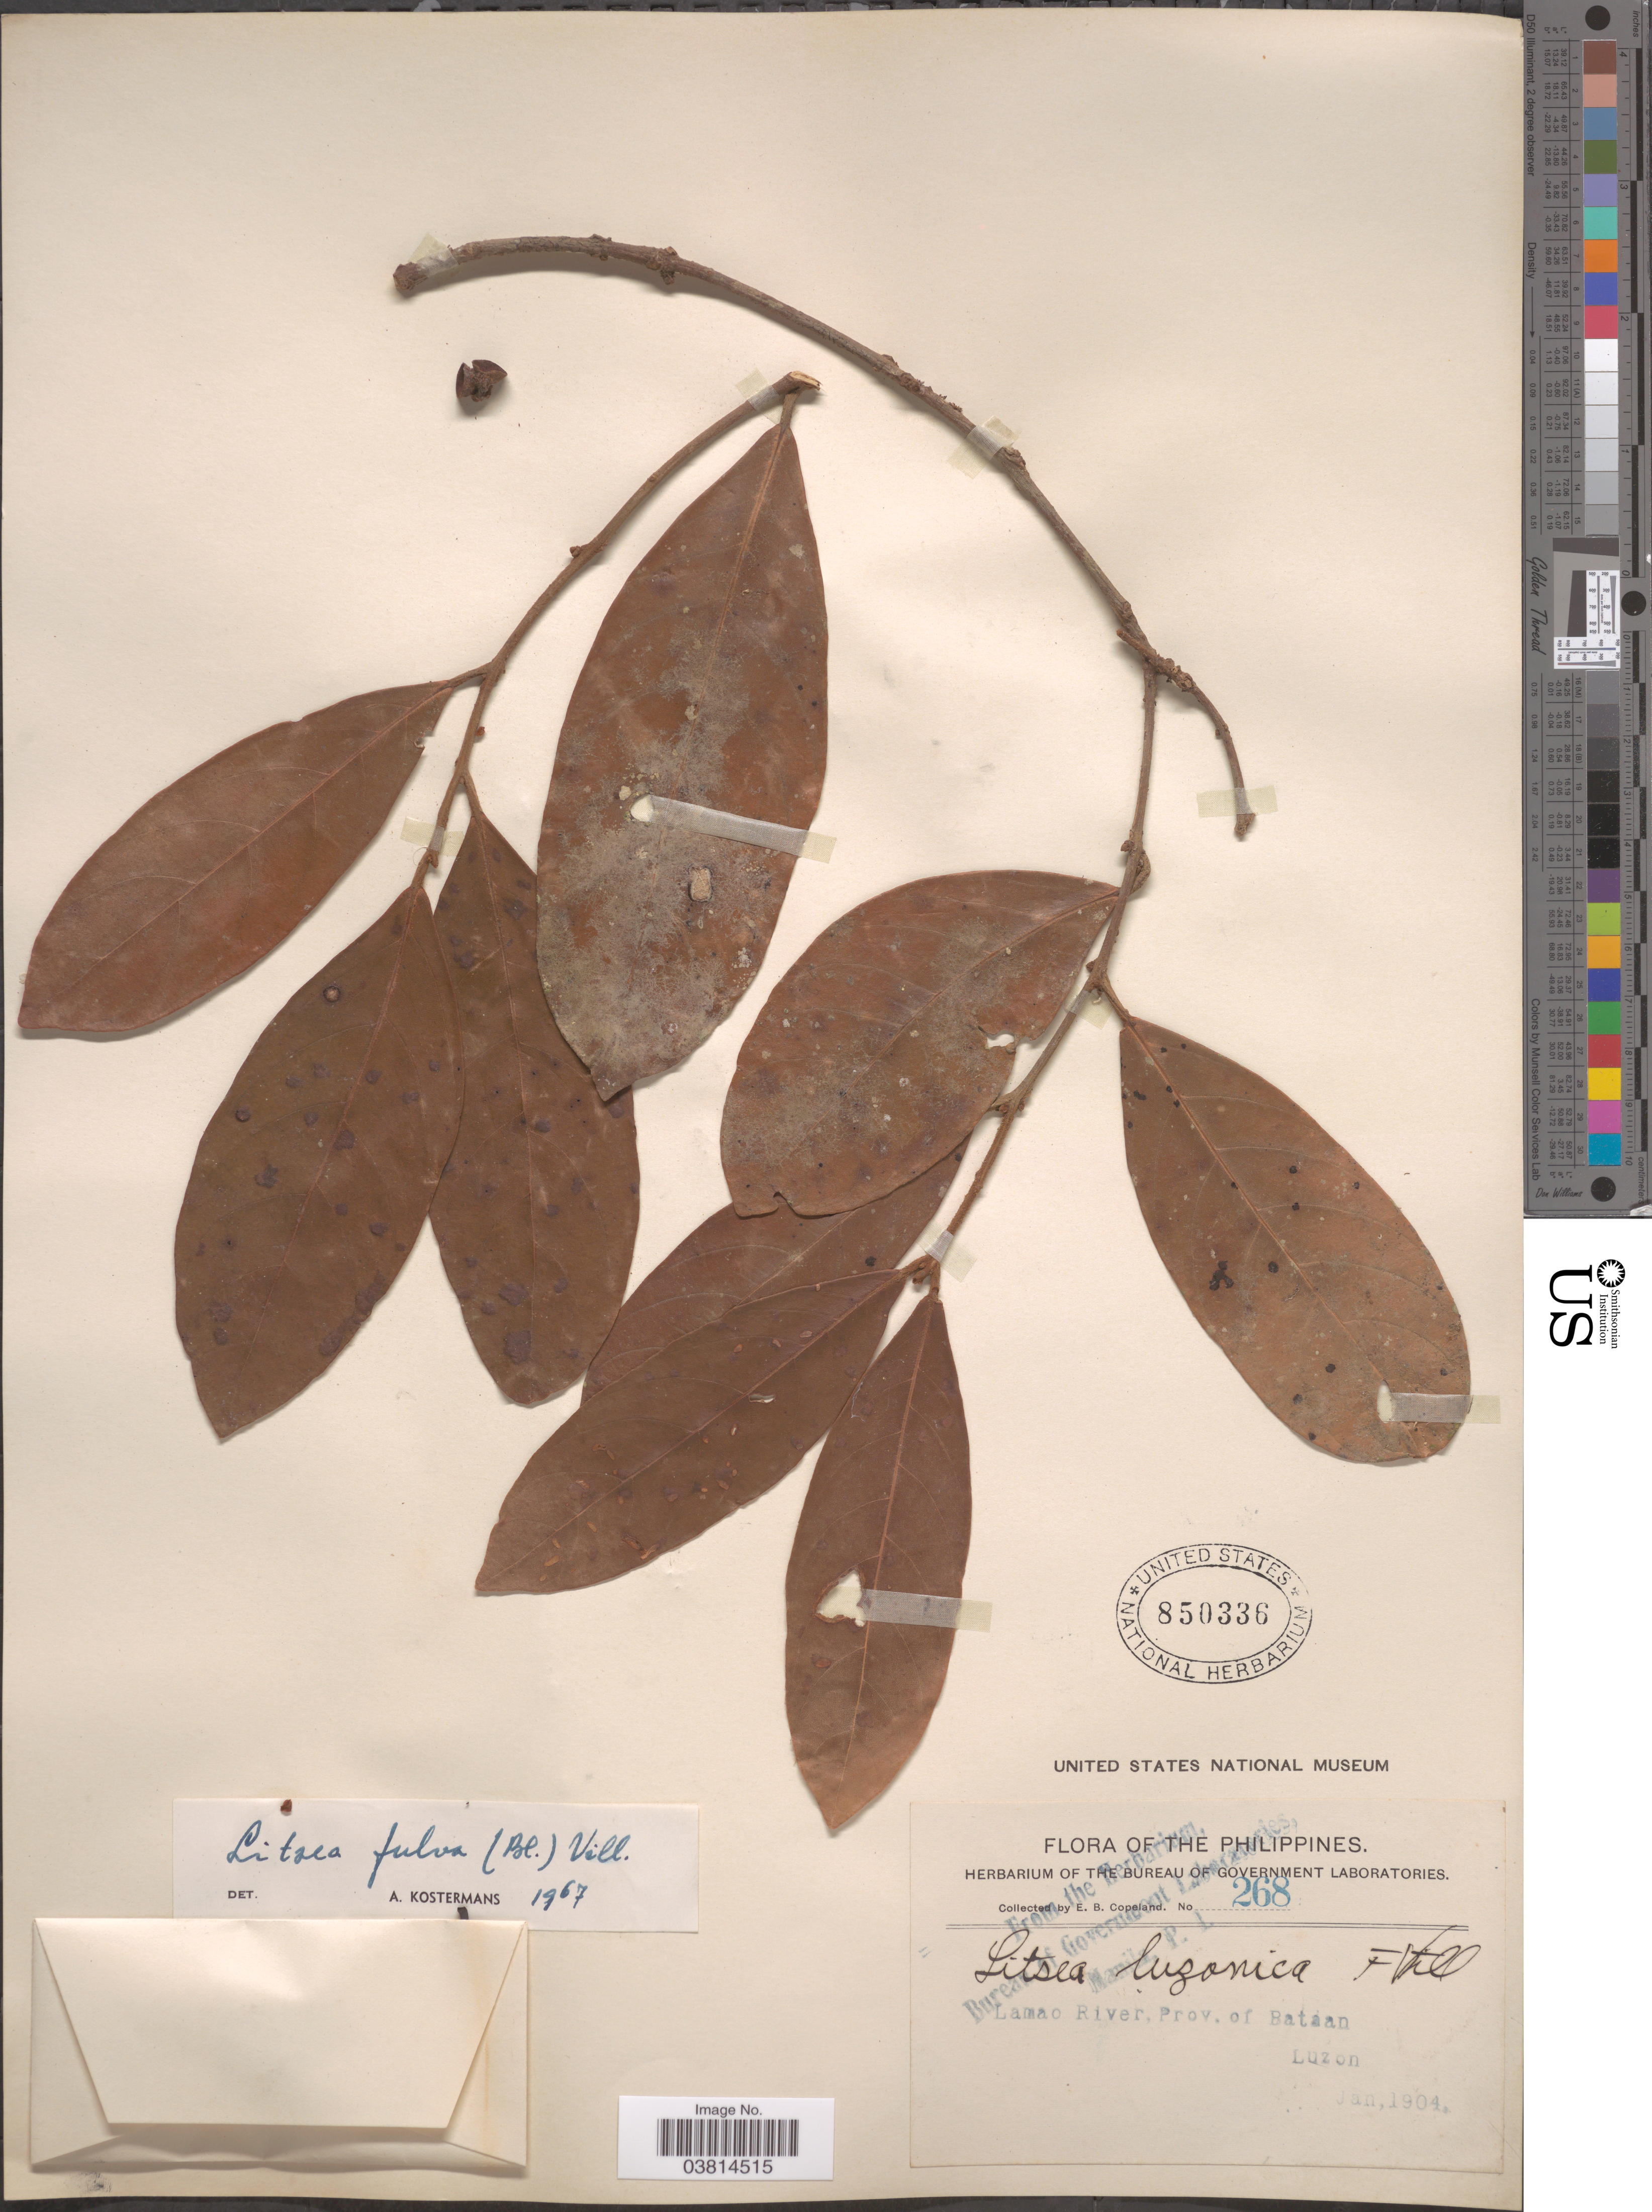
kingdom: Plantae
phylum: Tracheophyta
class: Magnoliopsida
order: Laurales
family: Lauraceae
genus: Litsea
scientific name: Litsea fulva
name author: (Blume) Fern.-Vill.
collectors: E. B. Copeland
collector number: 268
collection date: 1904-01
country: Philippines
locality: Lamao River, Prov. of Bataan. Luzon.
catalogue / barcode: US 850336